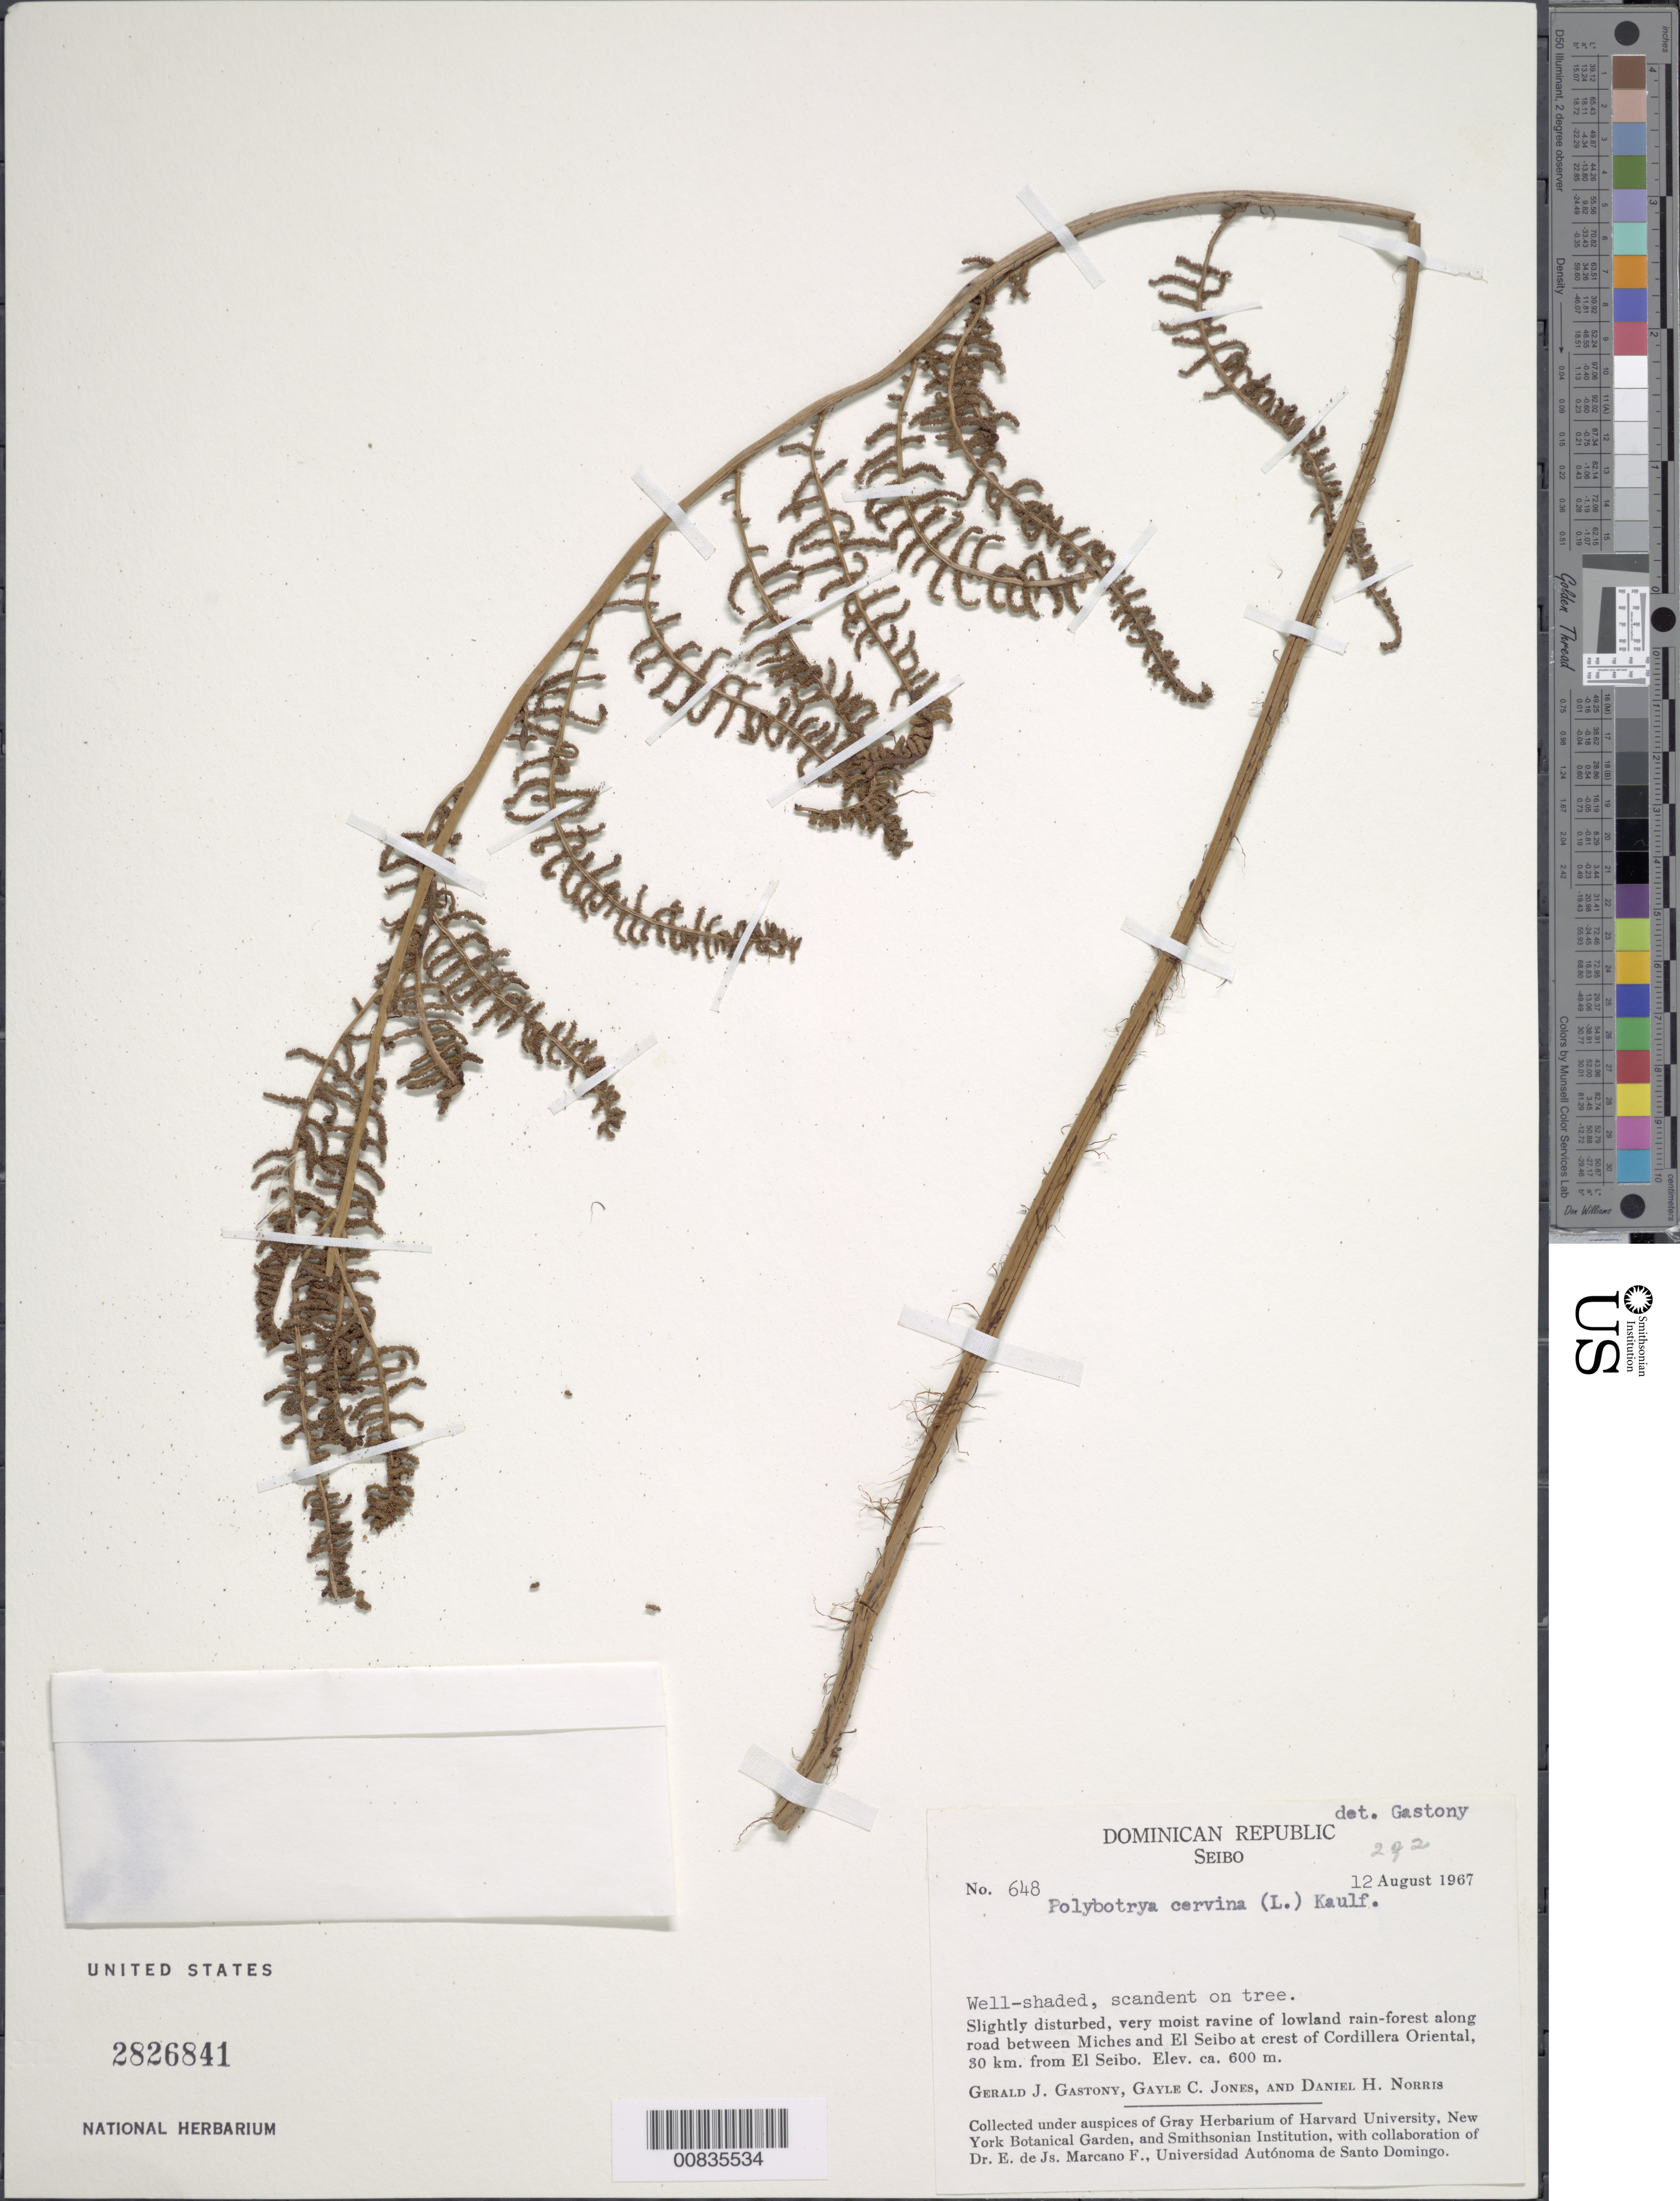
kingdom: Plantae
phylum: Tracheophyta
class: Polypodiopsida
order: Polypodiales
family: Dryopteridaceae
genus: Olfersia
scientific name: Olfersia cervina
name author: (L.) Kunze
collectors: G. Gastony, G. C. Jones & D. H. Norris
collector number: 648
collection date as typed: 12 Aug 1967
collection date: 1967-08-12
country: Dominican Republic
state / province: El Seibo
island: Hispaniola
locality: Miches to El Seibo, at crest of Cordillera Oriental, 30 km from El Seibo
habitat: Well-shaded, scandent on tree; slightly disturbed, very moist ravine of lowland rainforest along road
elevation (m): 600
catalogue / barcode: US 2826841